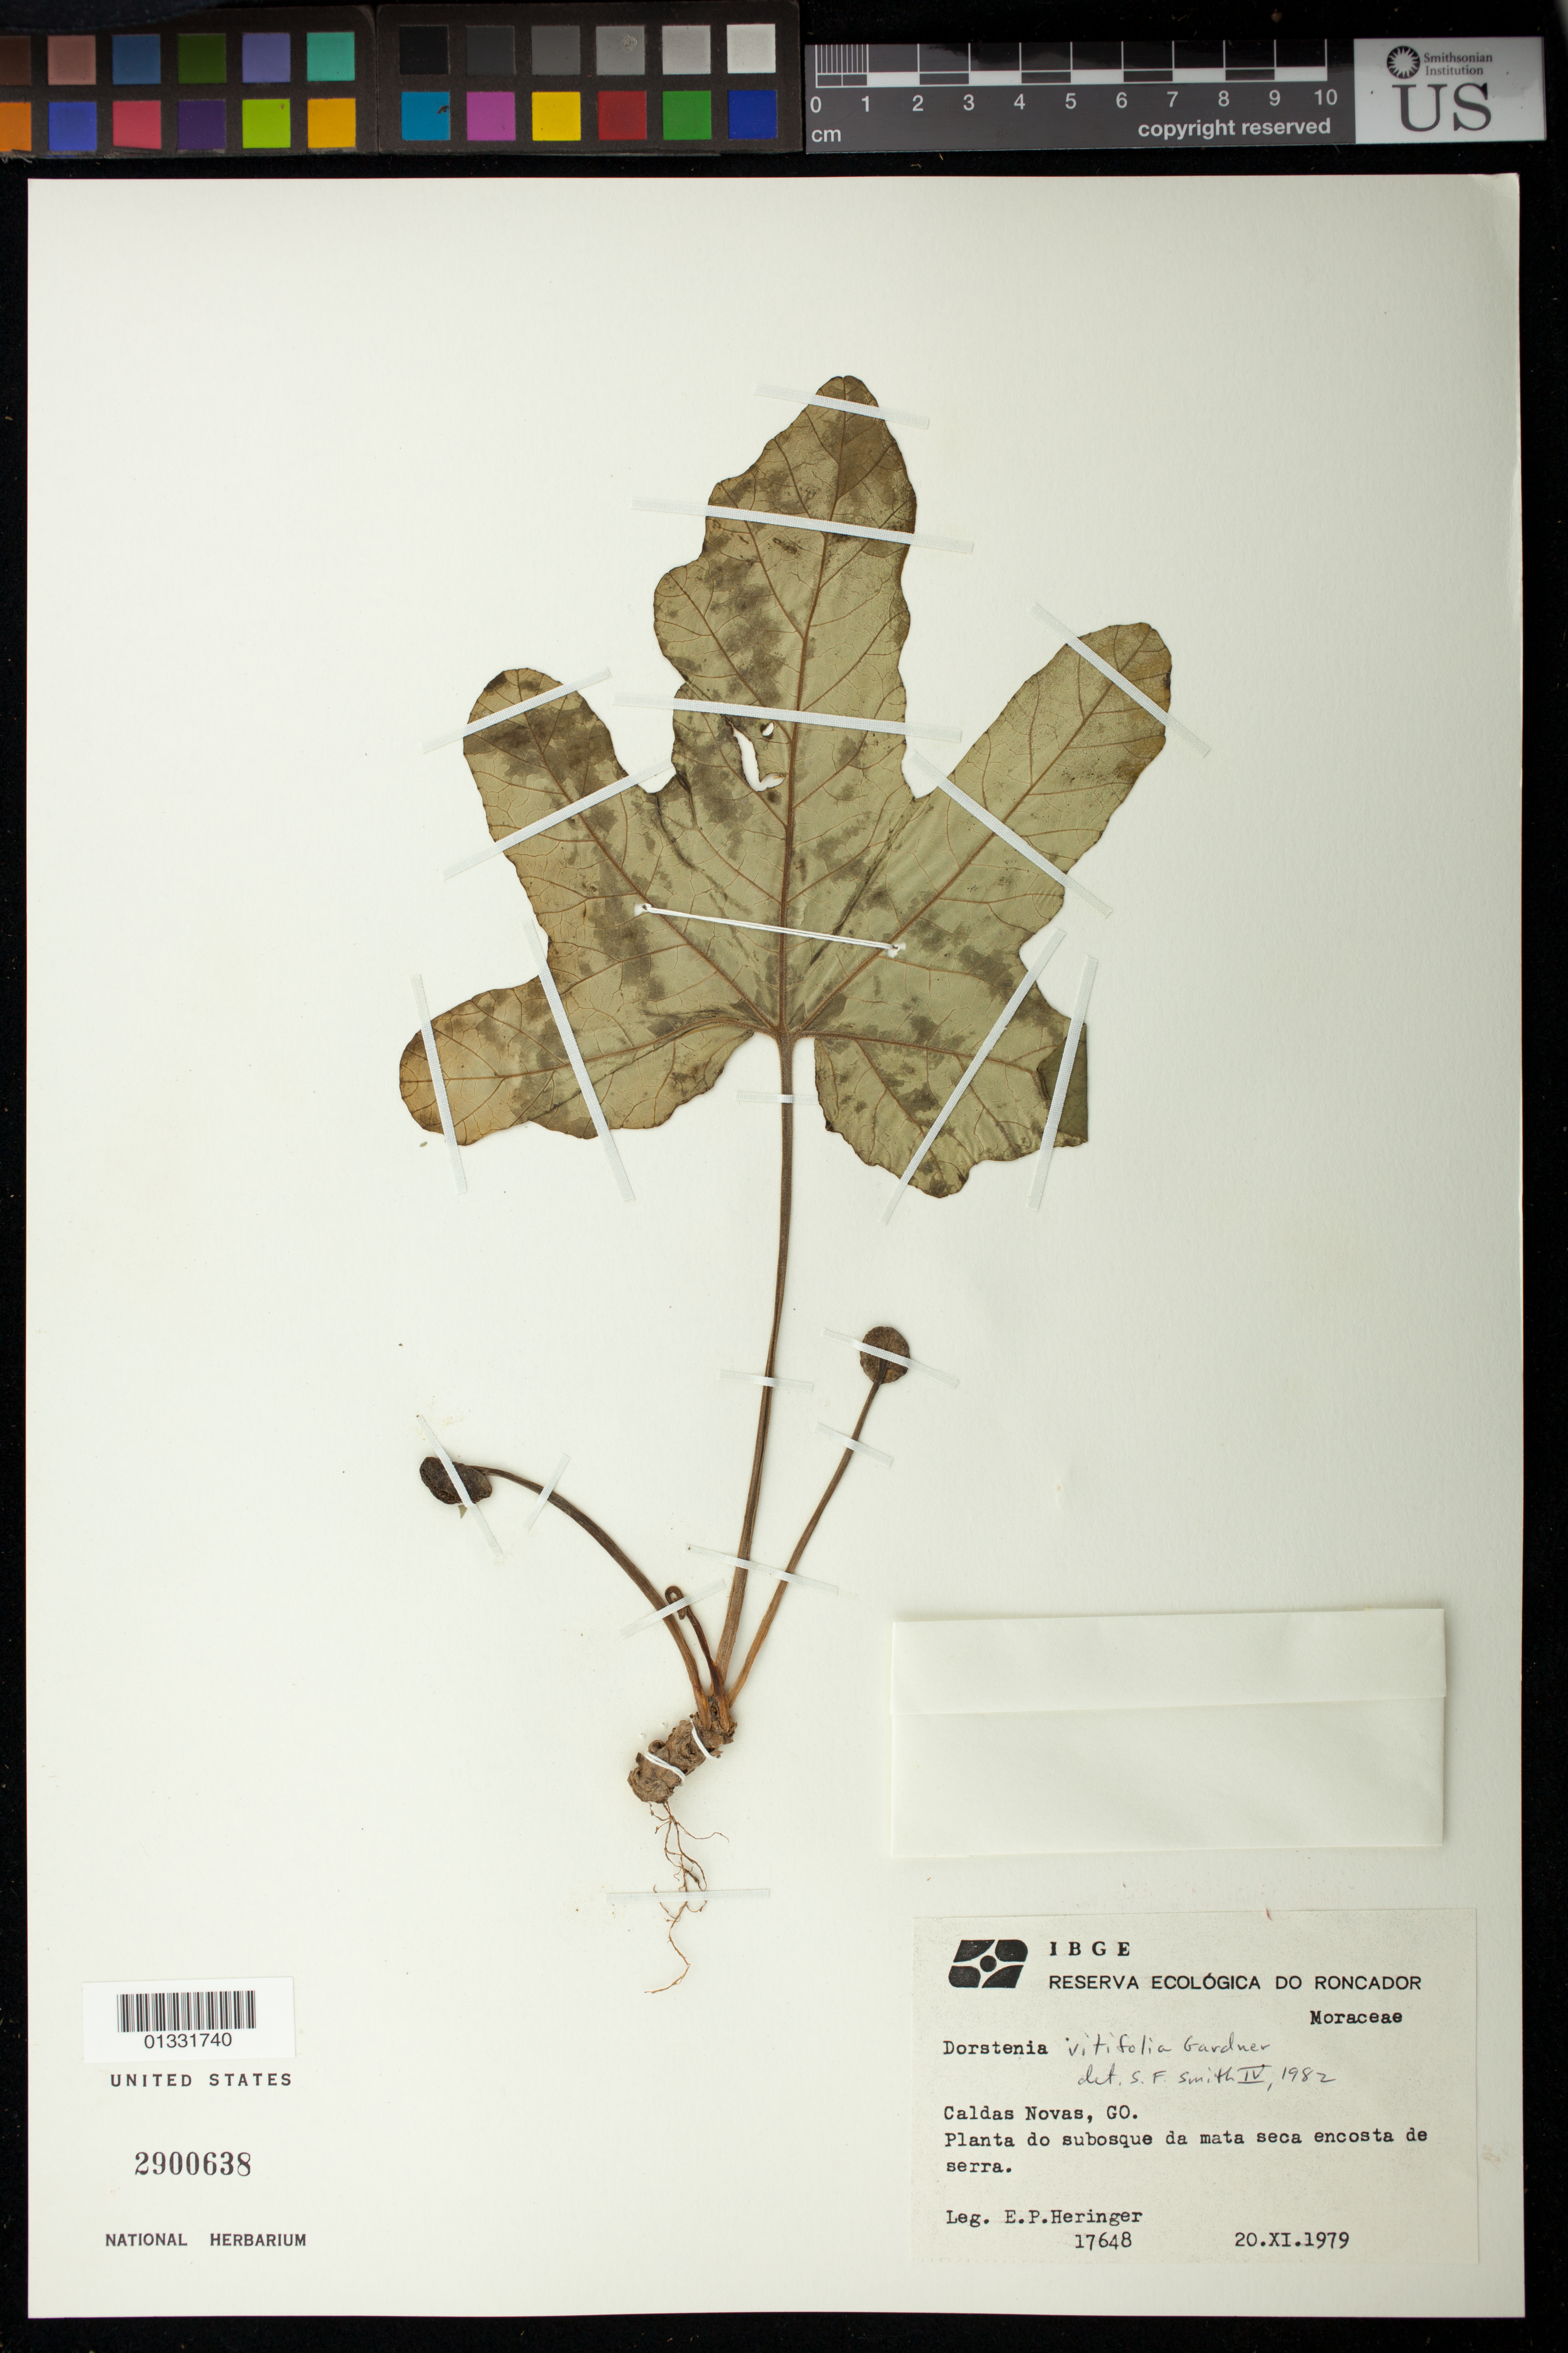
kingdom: Plantae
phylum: Tracheophyta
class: Magnoliopsida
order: Rosales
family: Moraceae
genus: Dorstenia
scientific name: Dorstenia cayapia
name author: Vell.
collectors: E. P. Heringer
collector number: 17648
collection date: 1979-11-20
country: Brazil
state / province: Goiás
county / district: Caldas Novas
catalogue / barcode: US 2900638